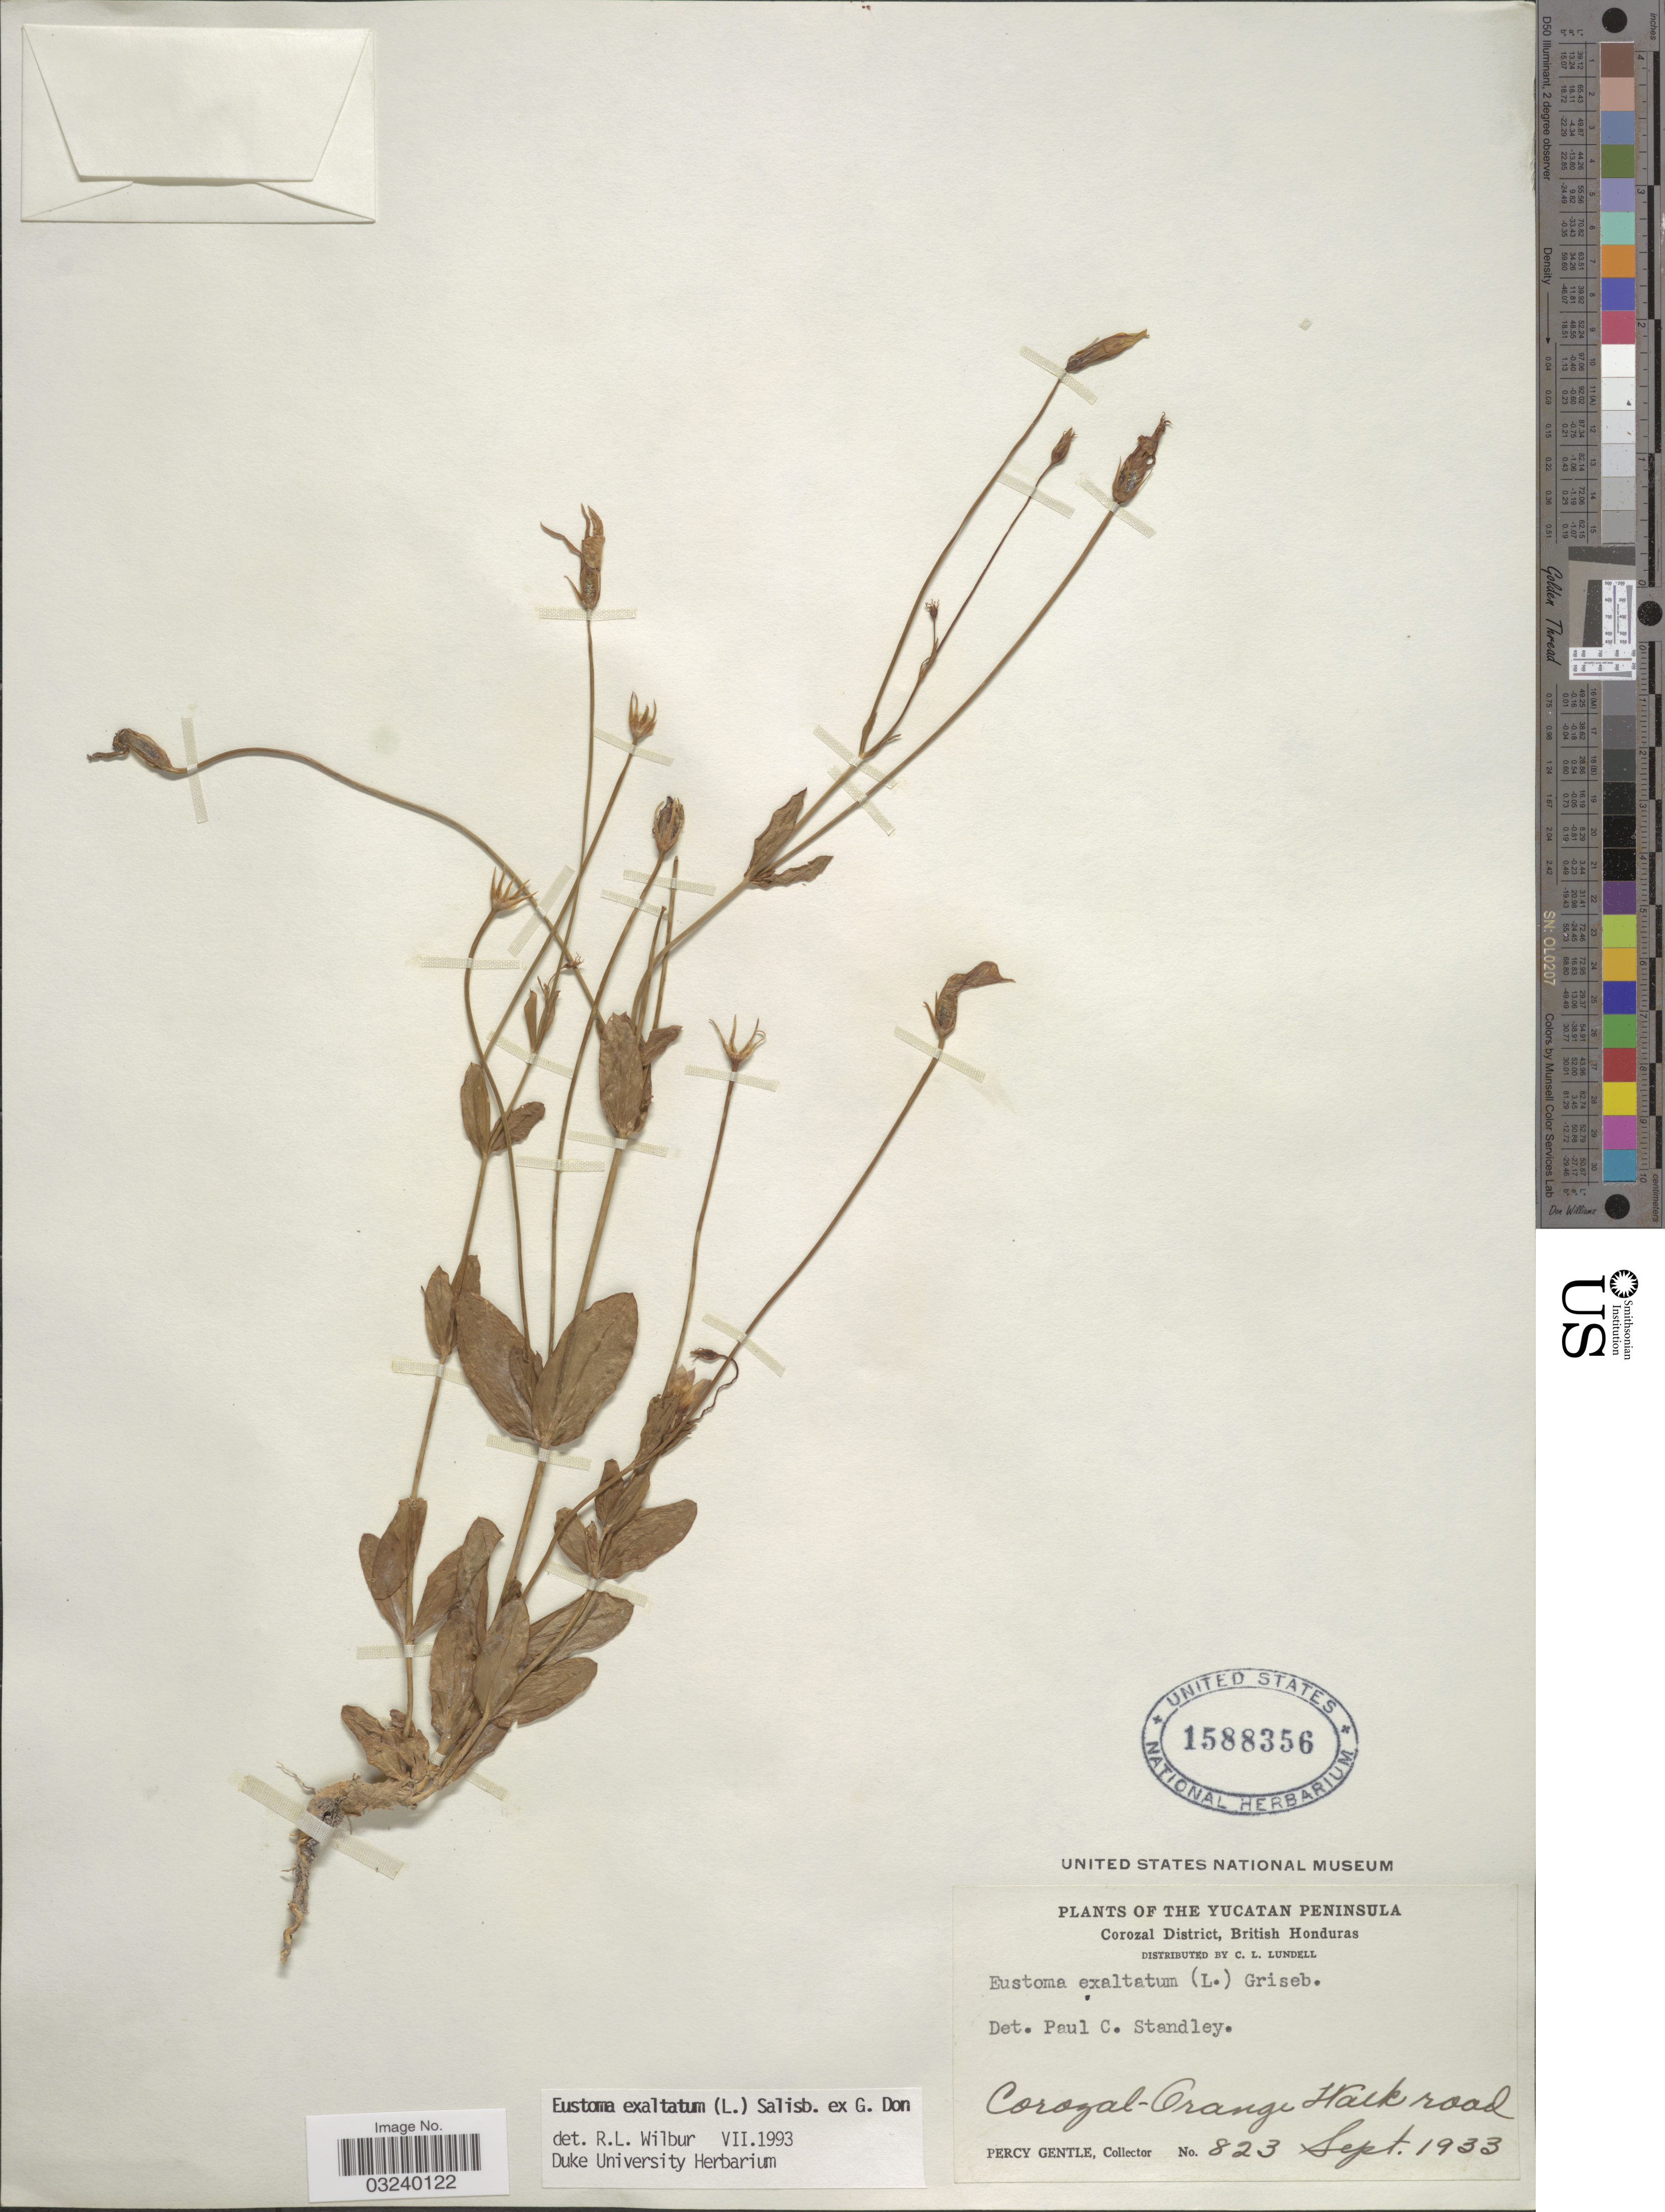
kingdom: Plantae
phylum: Tracheophyta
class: Magnoliopsida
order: Gentianales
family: Gentianaceae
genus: Eustoma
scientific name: Eustoma exaltatum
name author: (L.) Salisb. ex Don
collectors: P. H. Gentle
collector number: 823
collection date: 1933-09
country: Belize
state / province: Corozal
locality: Yucatan Peninsula, Corozal District, British Honduras, Corozal-Orange Walk road.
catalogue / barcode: US 1588356